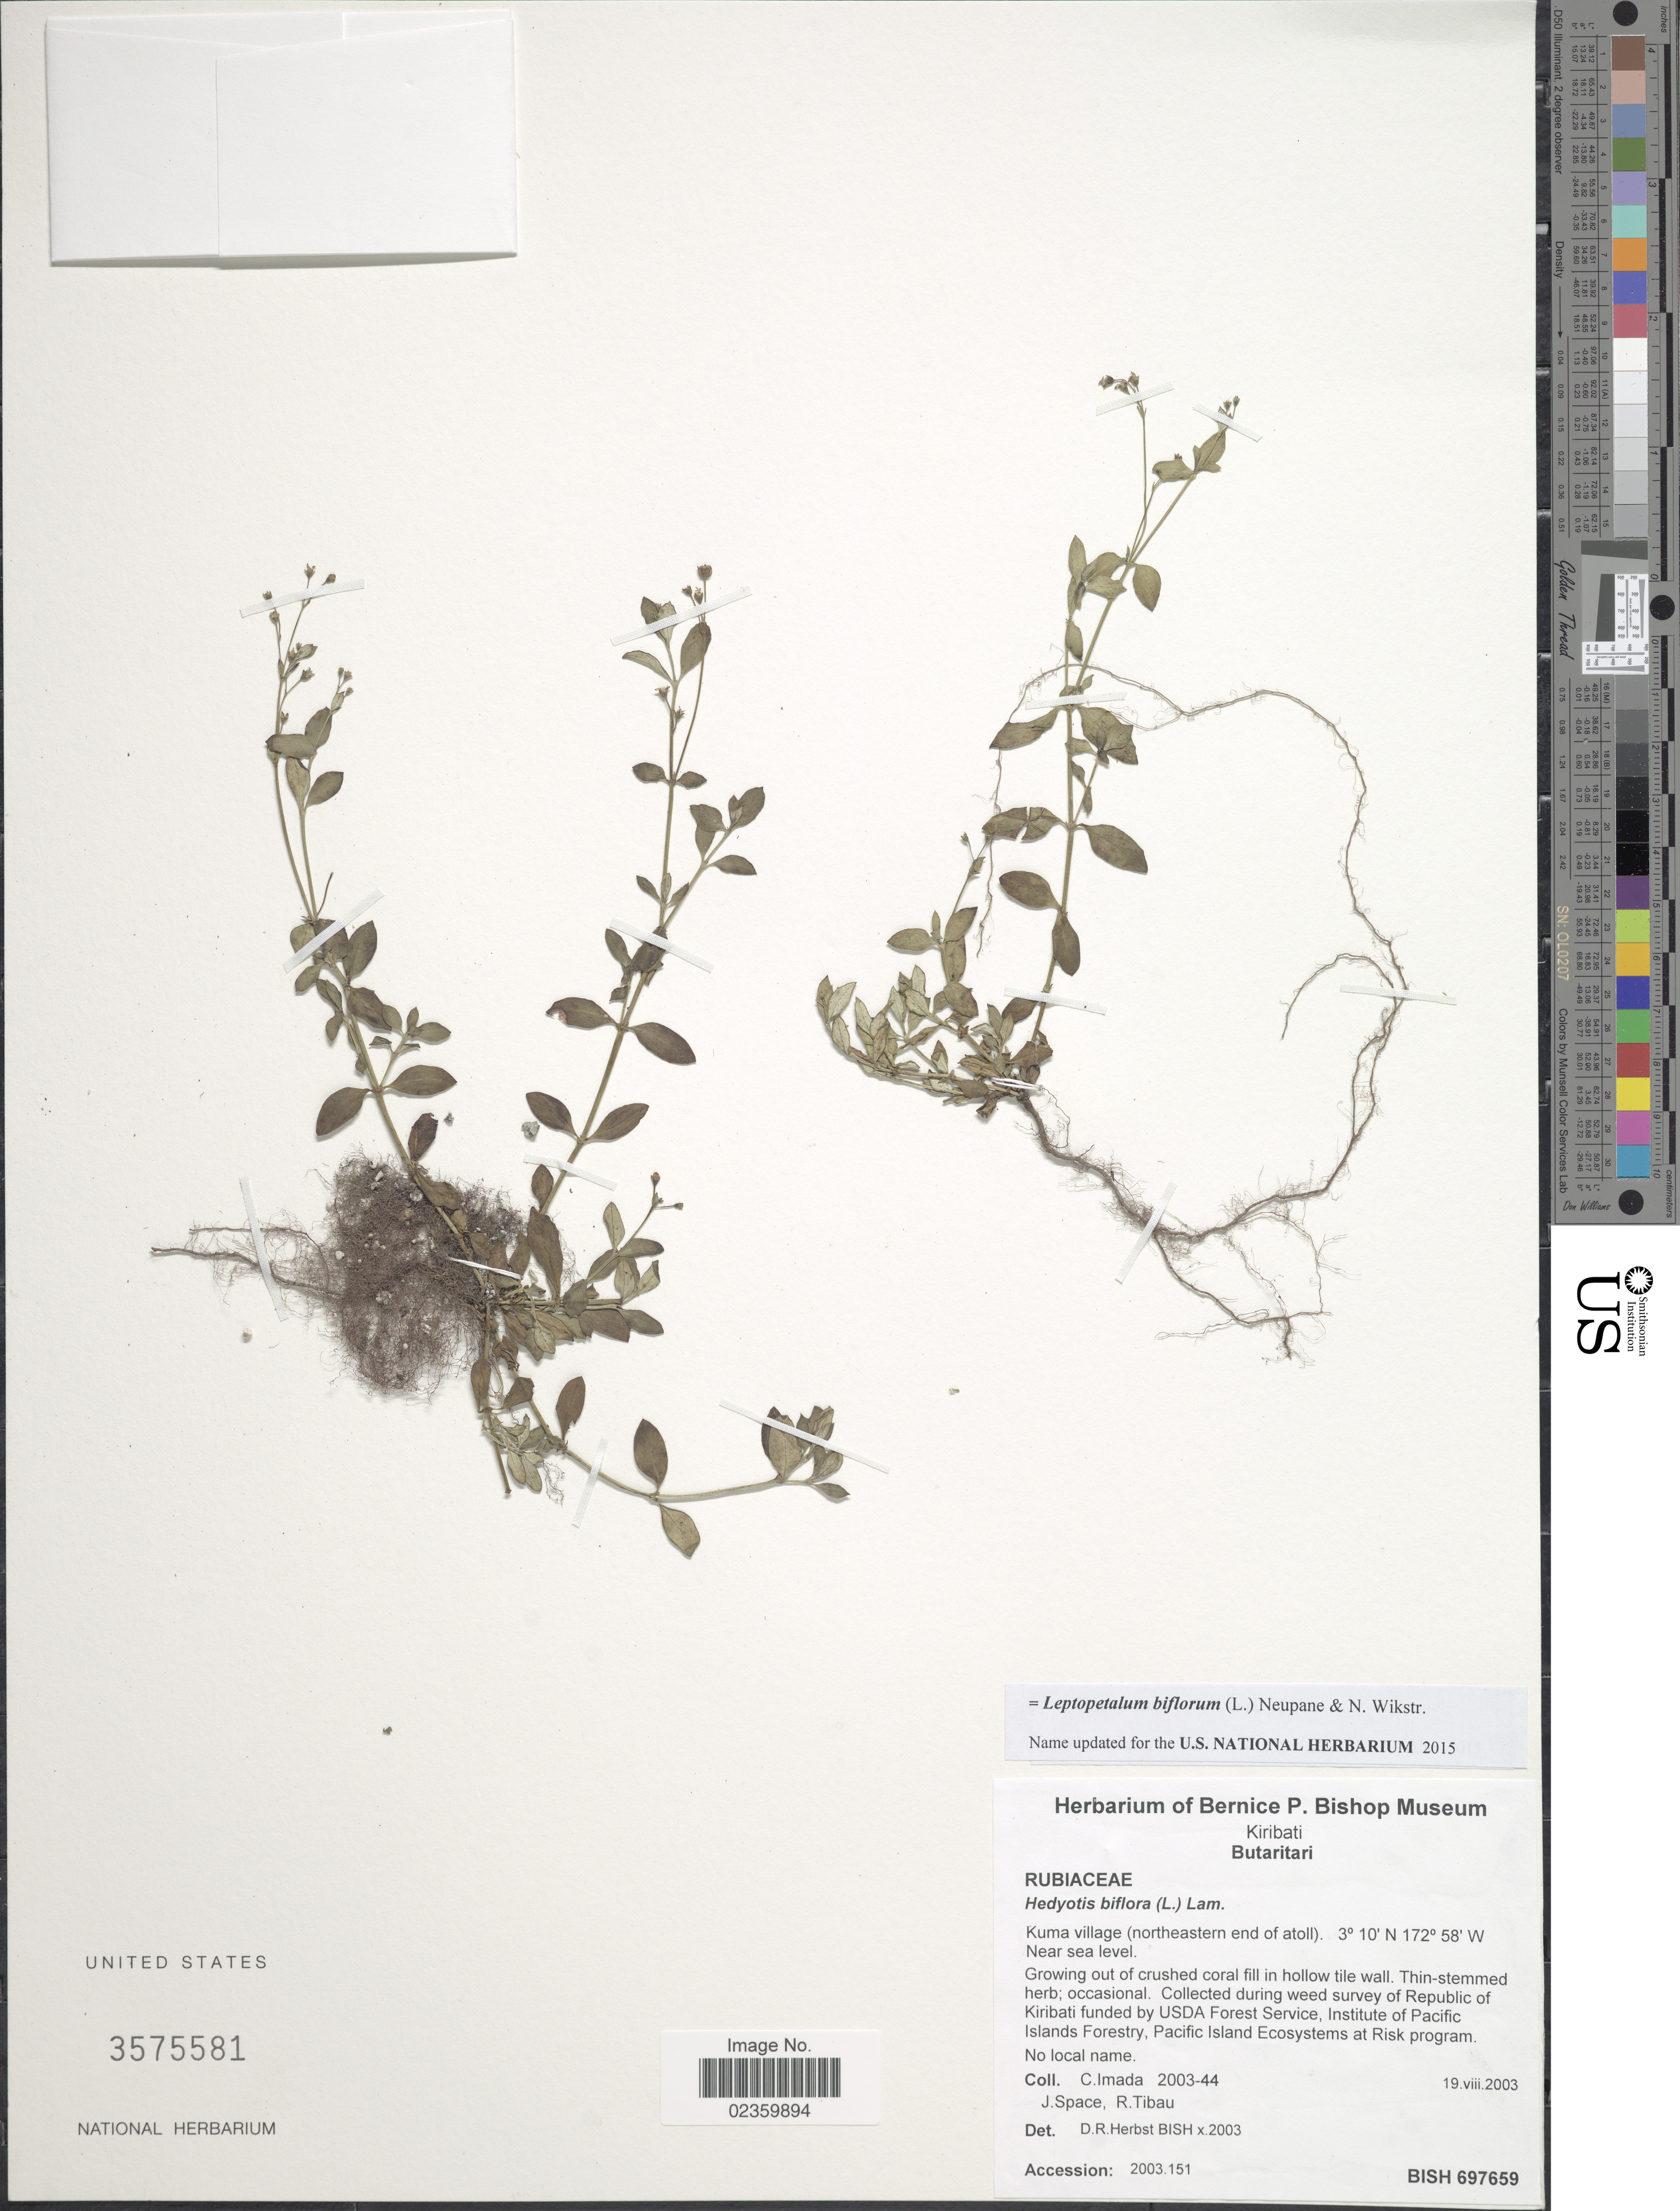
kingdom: Plantae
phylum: Tracheophyta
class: Magnoliopsida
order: Gentianales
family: Rubiaceae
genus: Leptopetalum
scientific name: Leptopetalum biflorum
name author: (L.) Neupane & N. Wikstr.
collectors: C. Imada, J. Space & R. Tibau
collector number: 2003-44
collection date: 2003-08-19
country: Kiribati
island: Butaritari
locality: Kiribati. Butaritari. Kuma village (northeastern end of atoll)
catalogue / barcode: US 3575581